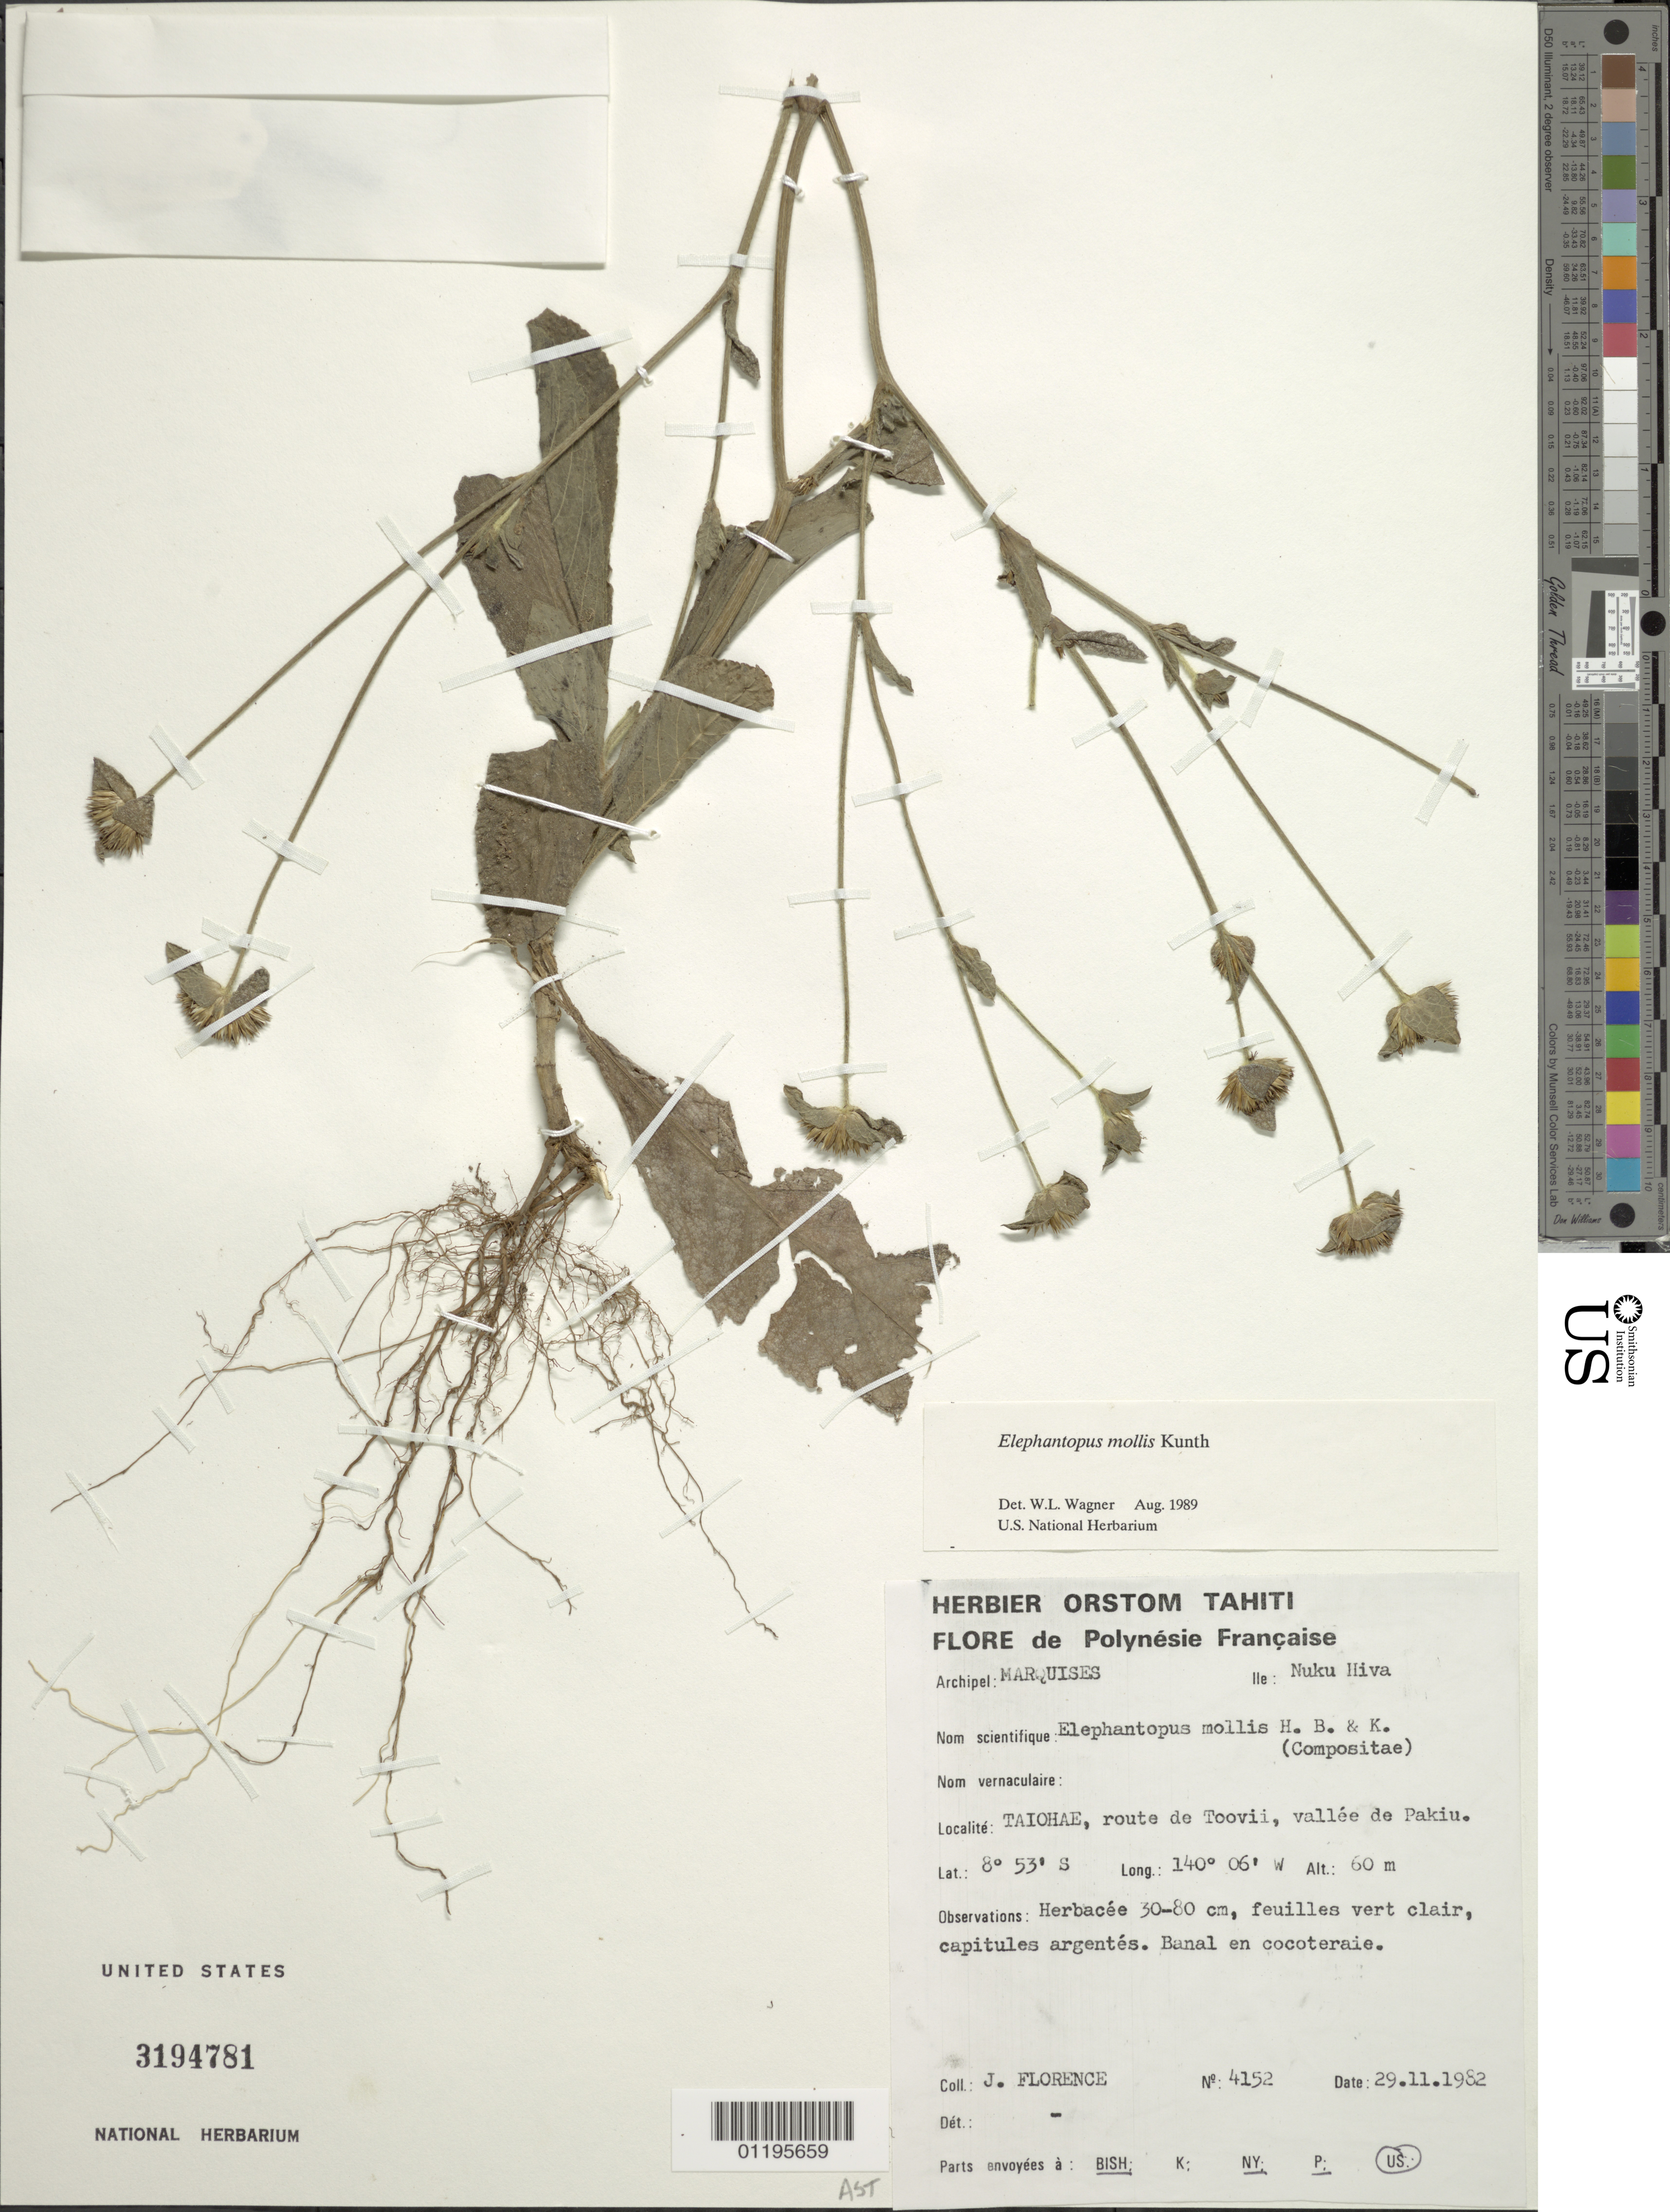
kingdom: Plantae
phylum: Tracheophyta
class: Magnoliopsida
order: Asterales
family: Asteraceae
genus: Elephantopus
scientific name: Elephantopus mollis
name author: Kunth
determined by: Wagner, W. L., (BOT), Smithsonian Institution - National Museum of Natural History (UNITED STATES)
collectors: J. Florence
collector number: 4152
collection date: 1982-11-29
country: French Polynesia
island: Nuku Hiva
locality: Taiohae, route de Toovii, vallée de Pakiu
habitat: Banal en cocoteraie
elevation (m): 60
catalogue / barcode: US 3194781